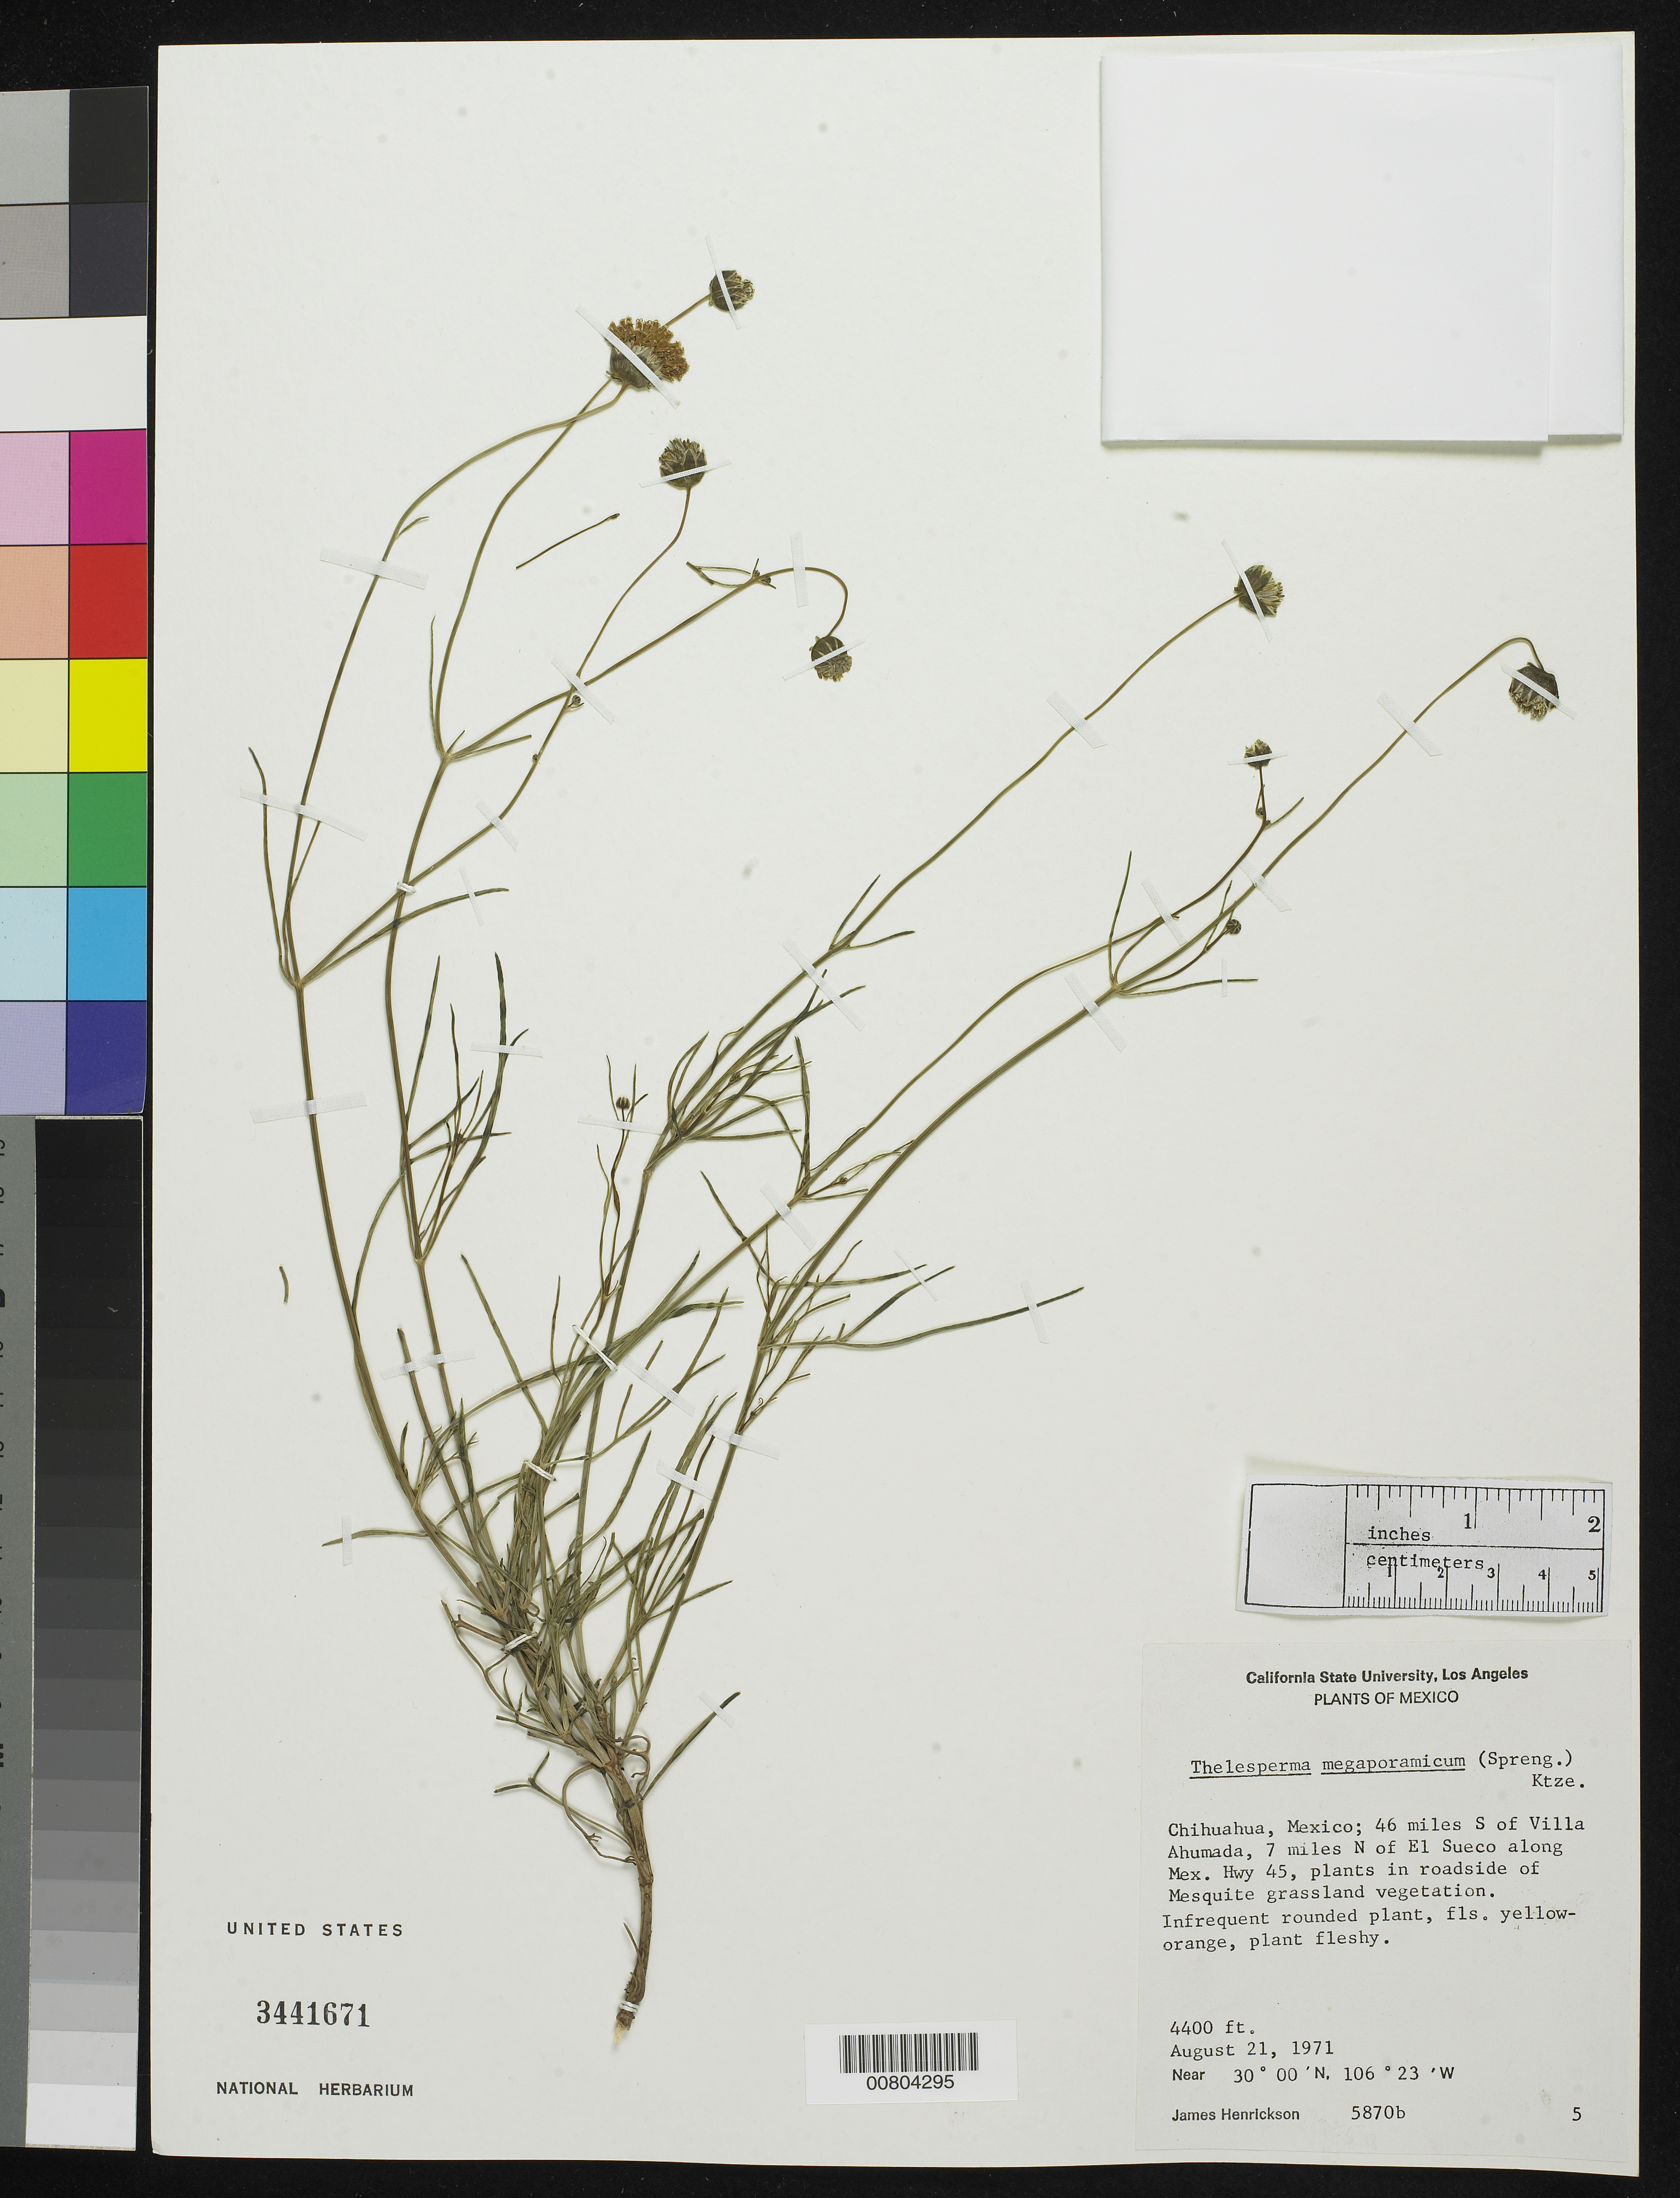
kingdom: Plantae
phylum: Tracheophyta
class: Magnoliopsida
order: Asterales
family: Asteraceae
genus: Thelesperma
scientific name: Thelesperma megapotamicum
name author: (Spreng.) Herter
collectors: J. Henrickson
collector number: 5870b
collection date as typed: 21 Aug 1971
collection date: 1971-08-21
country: Mexico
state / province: Chihuahua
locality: In roadside 46 miles S of Villa Ahumada, 7 miles N of El Sueco along Mex. Hwy. 45.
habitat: Mesquite grassland vegetation.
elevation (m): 1341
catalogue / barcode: US 3441671